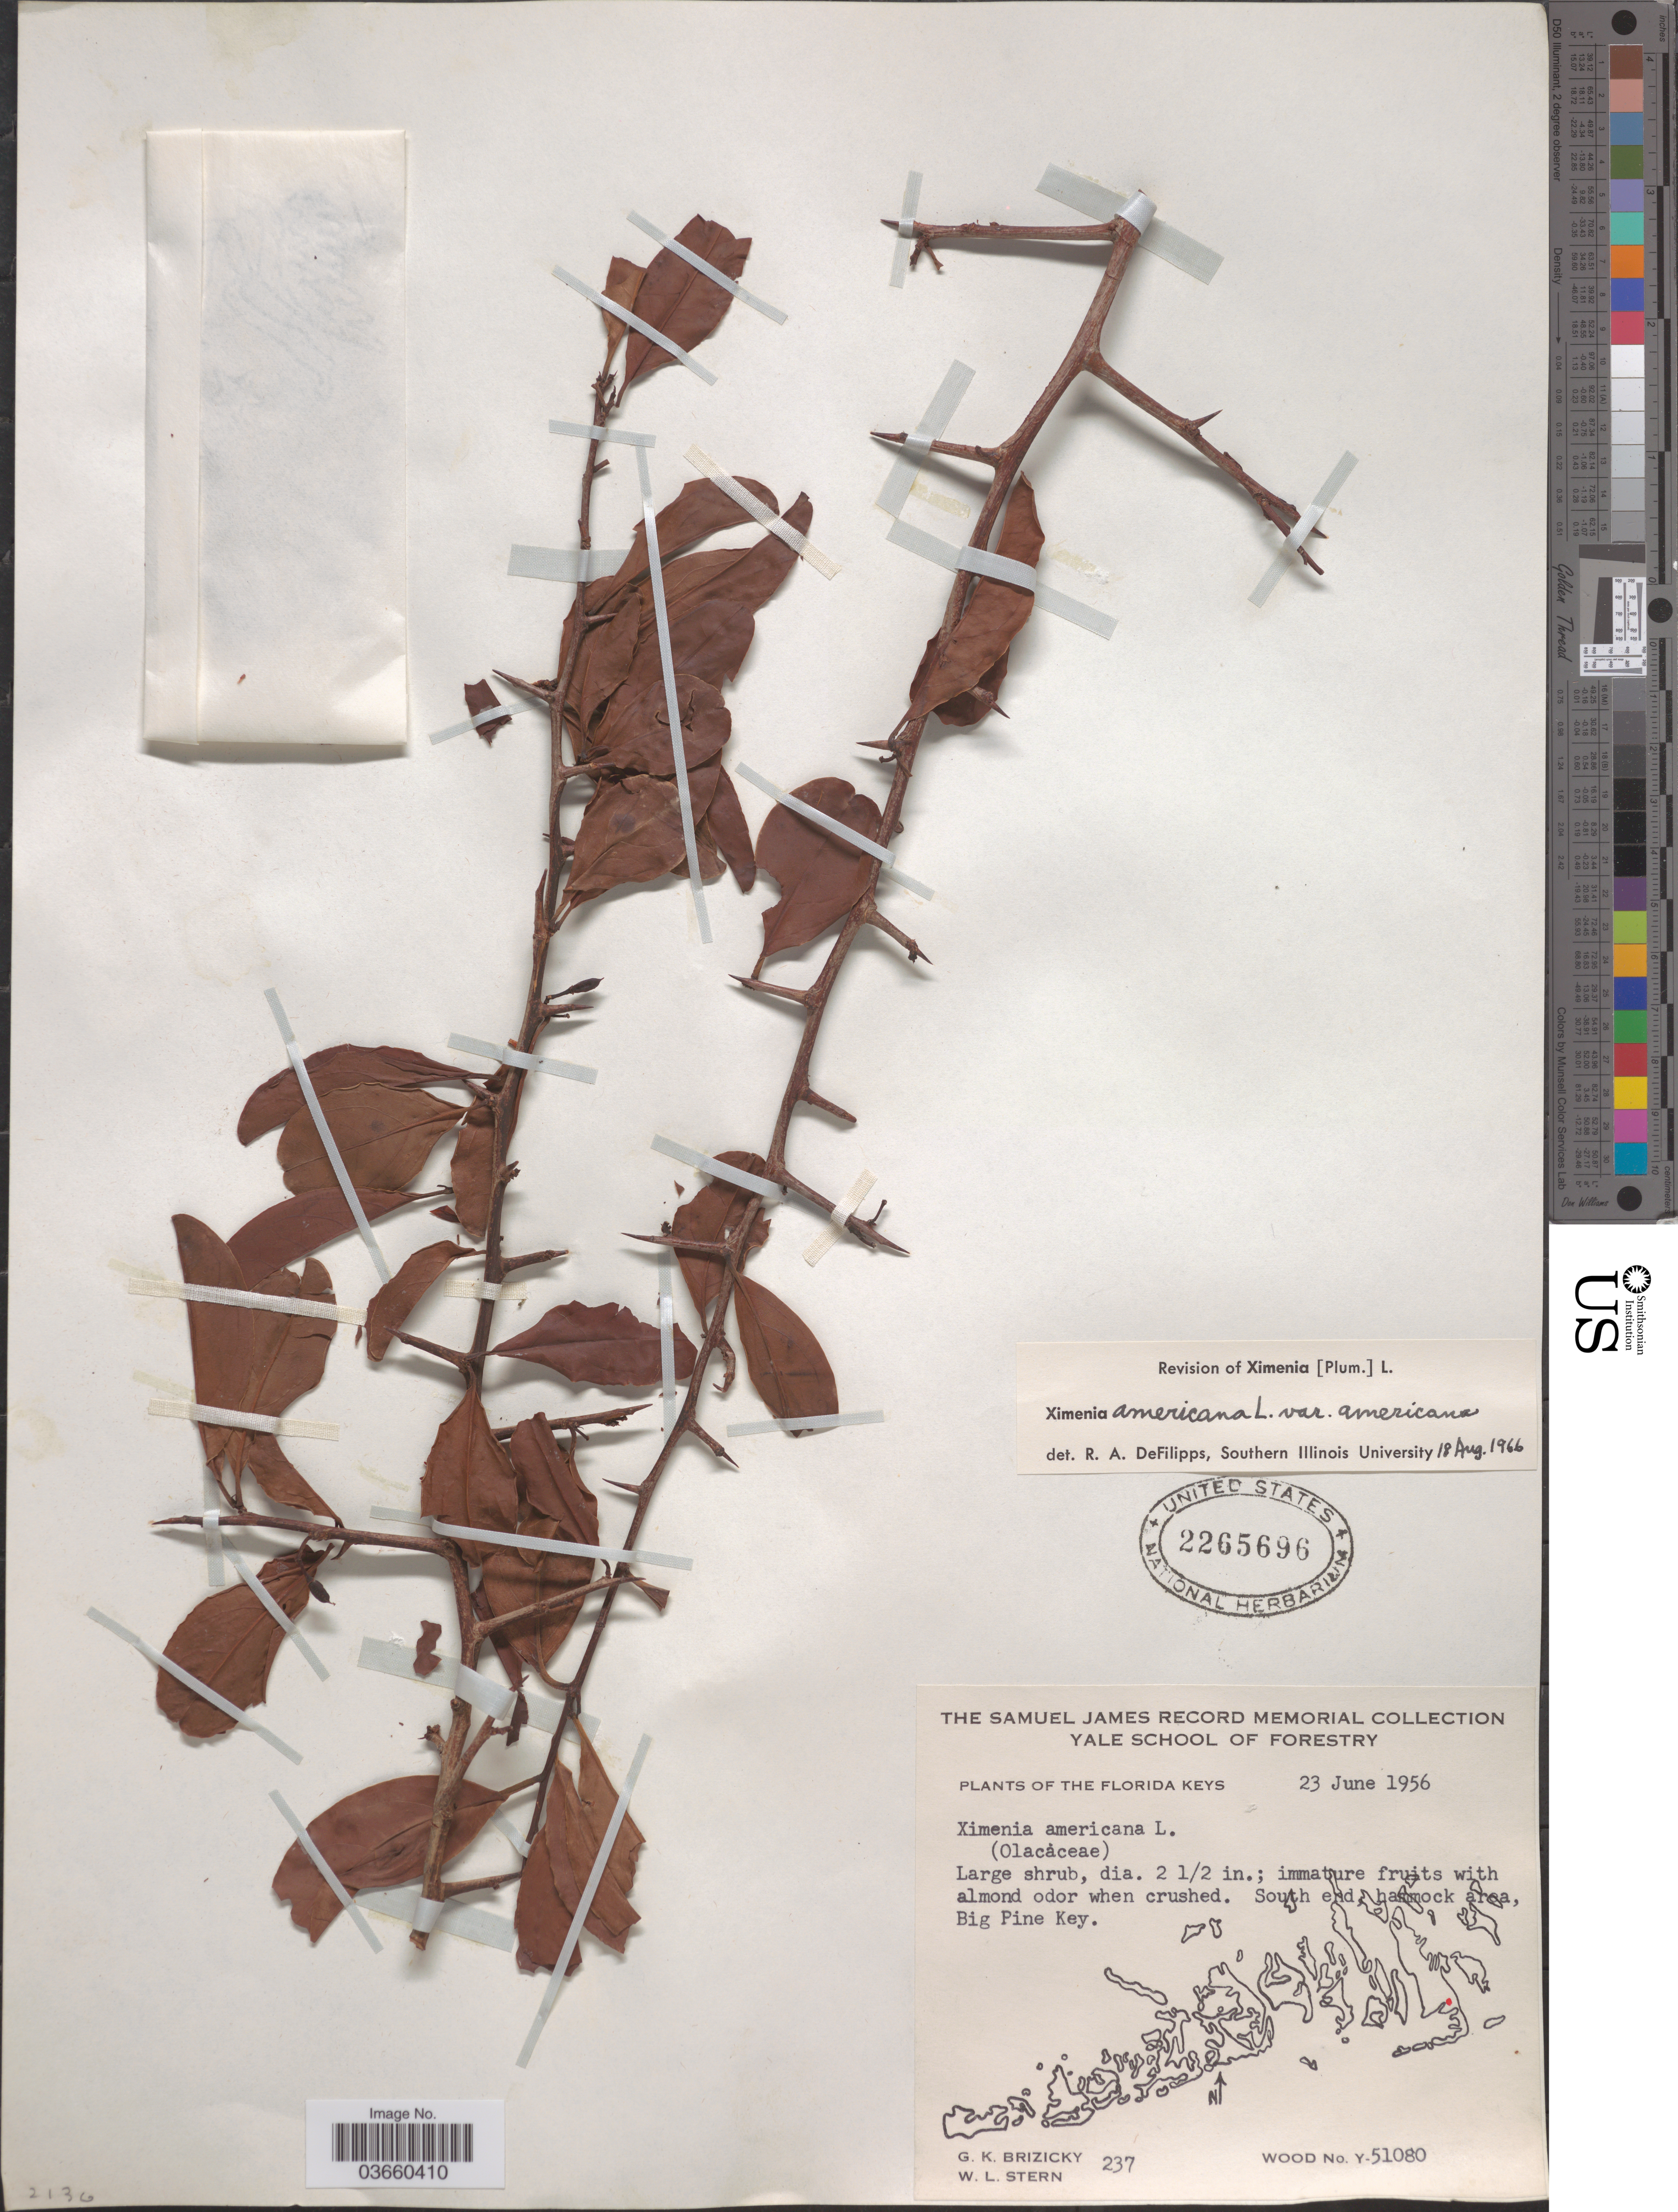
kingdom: Plantae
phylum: Tracheophyta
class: Magnoliopsida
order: Santalales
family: Ximeniaceae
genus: Ximenia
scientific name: Ximenia americana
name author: L.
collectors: G. K. Brizicky & W. L. Stern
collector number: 237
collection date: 1956-06-23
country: United States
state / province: Florida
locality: The Florida Keys. South end hammock area, Big Pine Key.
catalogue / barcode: US 2265696